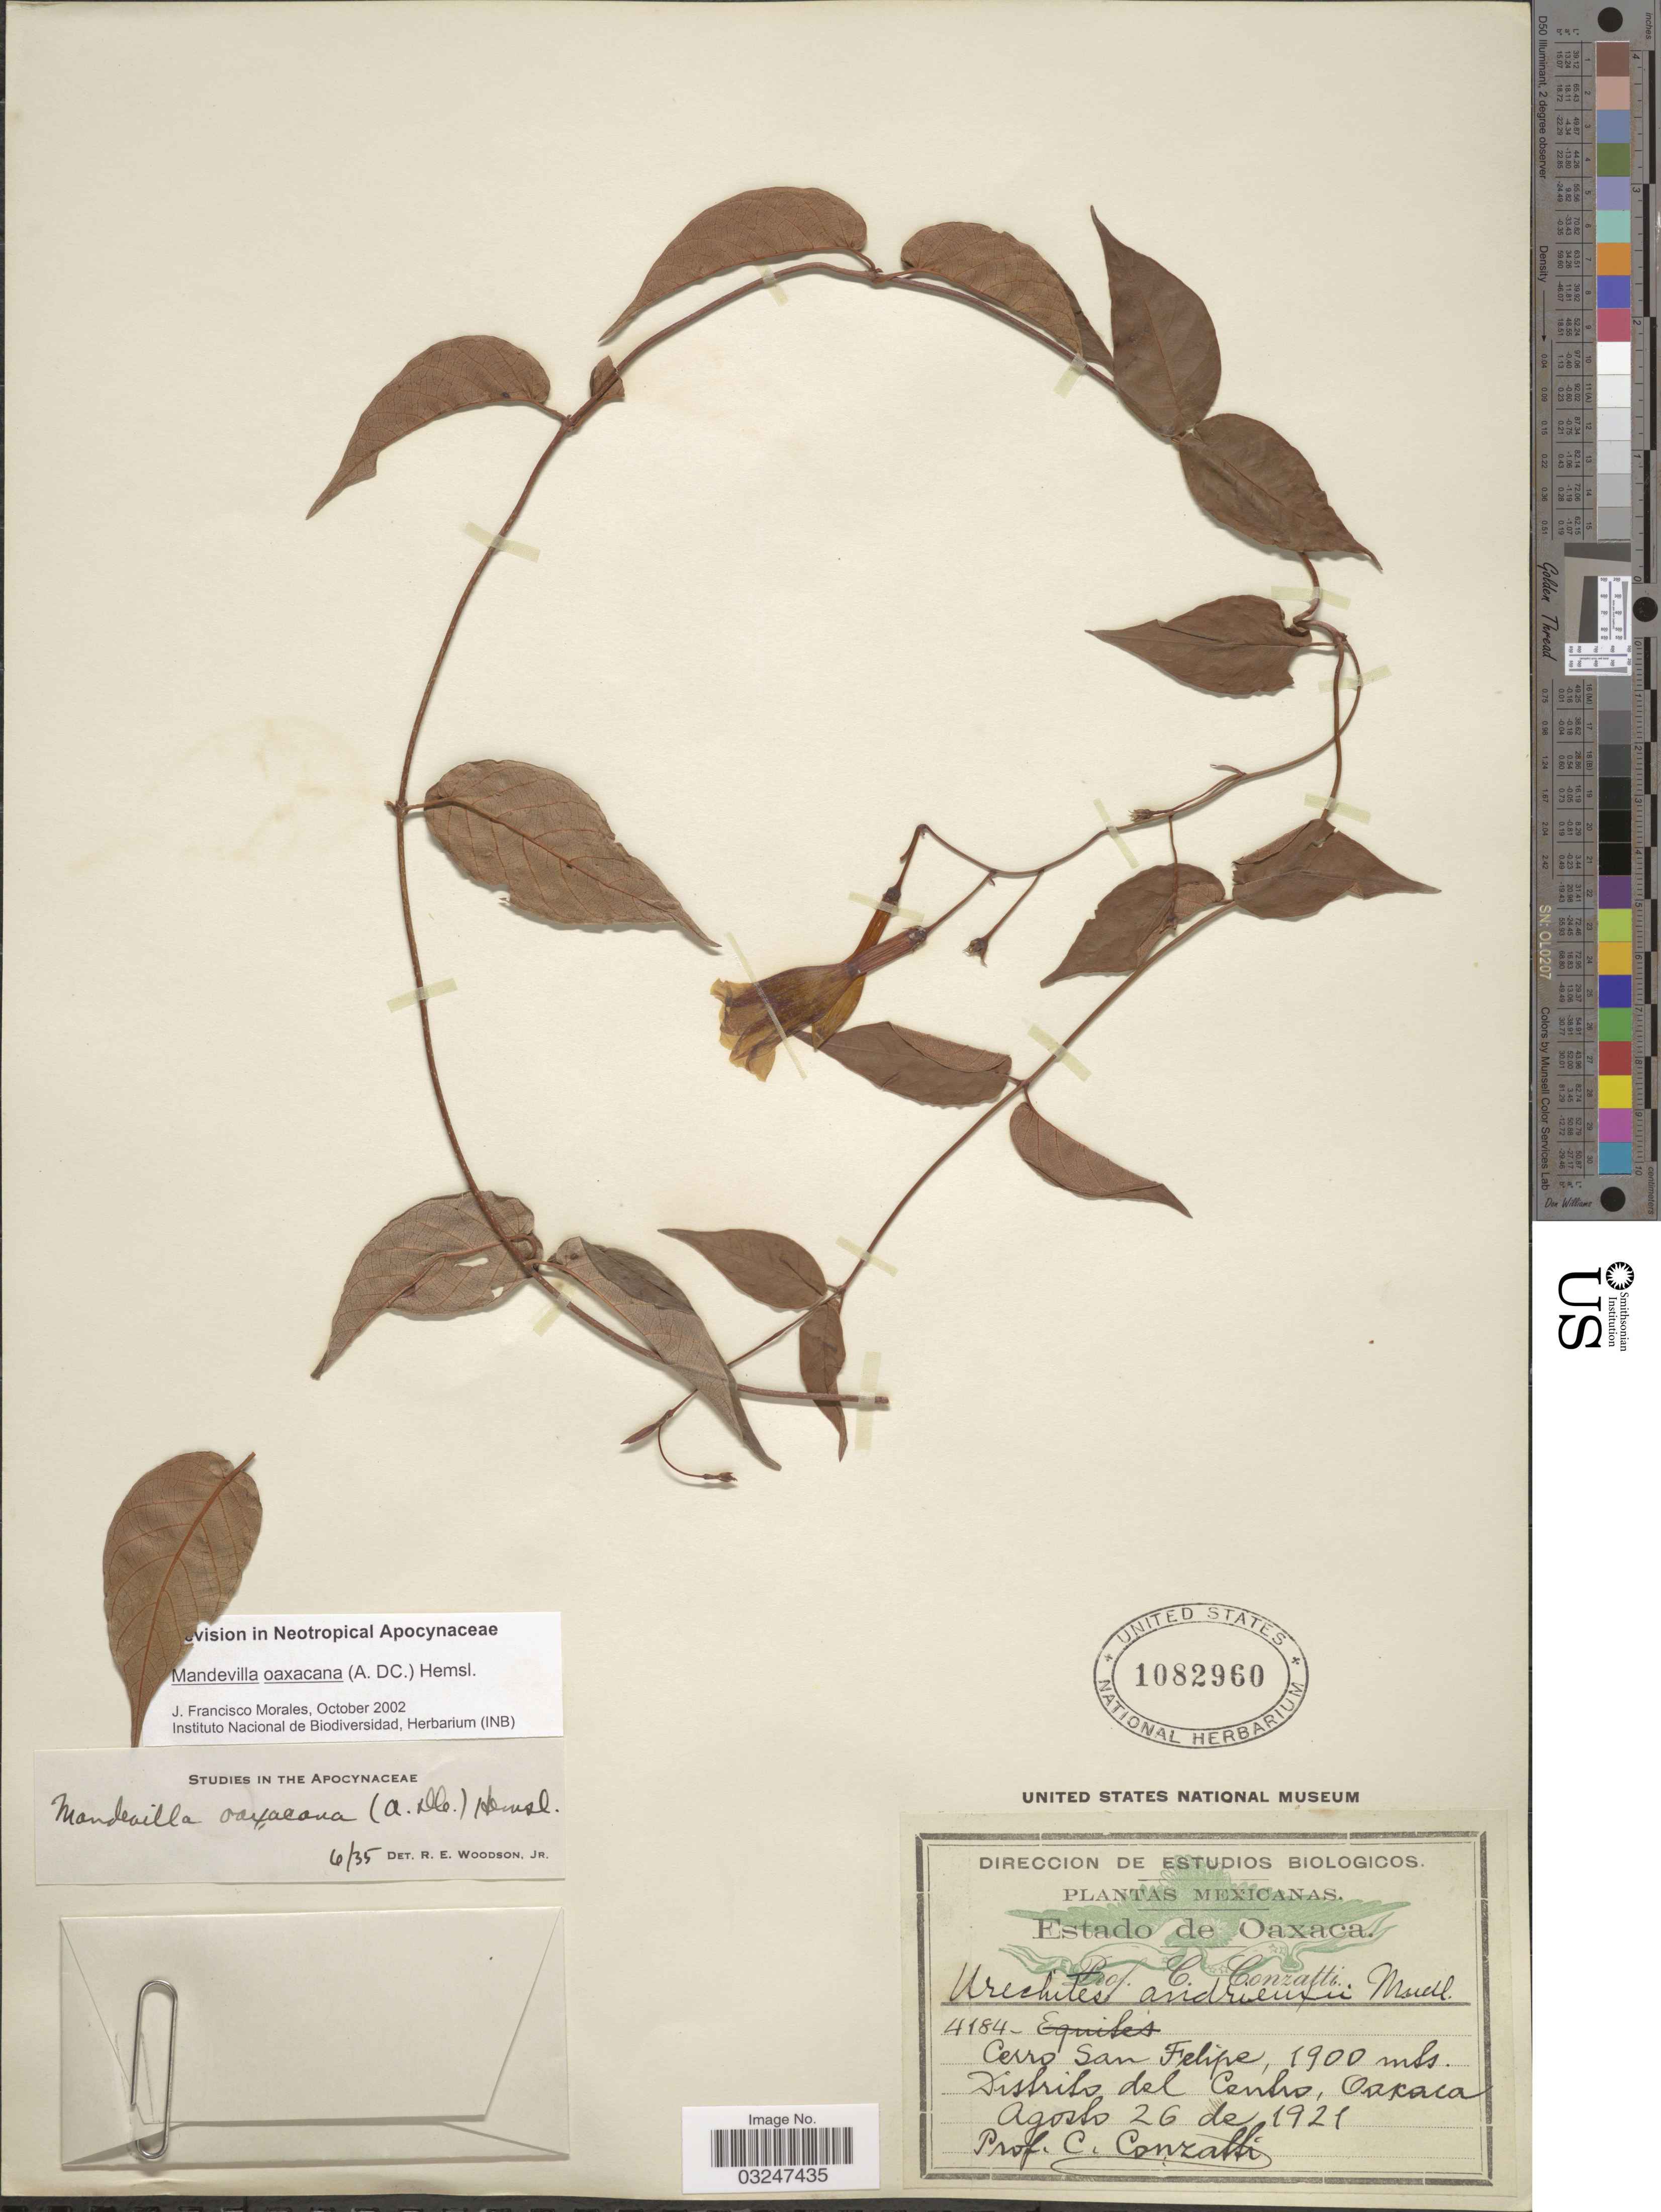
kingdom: Plantae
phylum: Tracheophyta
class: Magnoliopsida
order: Gentianales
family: Apocynaceae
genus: Mandevilla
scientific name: Mandevilla oaxacana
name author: (A. DC.) Hemsl.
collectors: C. Conzatti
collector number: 4184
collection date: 1921-08-26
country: Mexico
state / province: Oaxaca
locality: Cerro San Felipe, Distrito del Centro.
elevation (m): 1900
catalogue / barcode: US 1082960